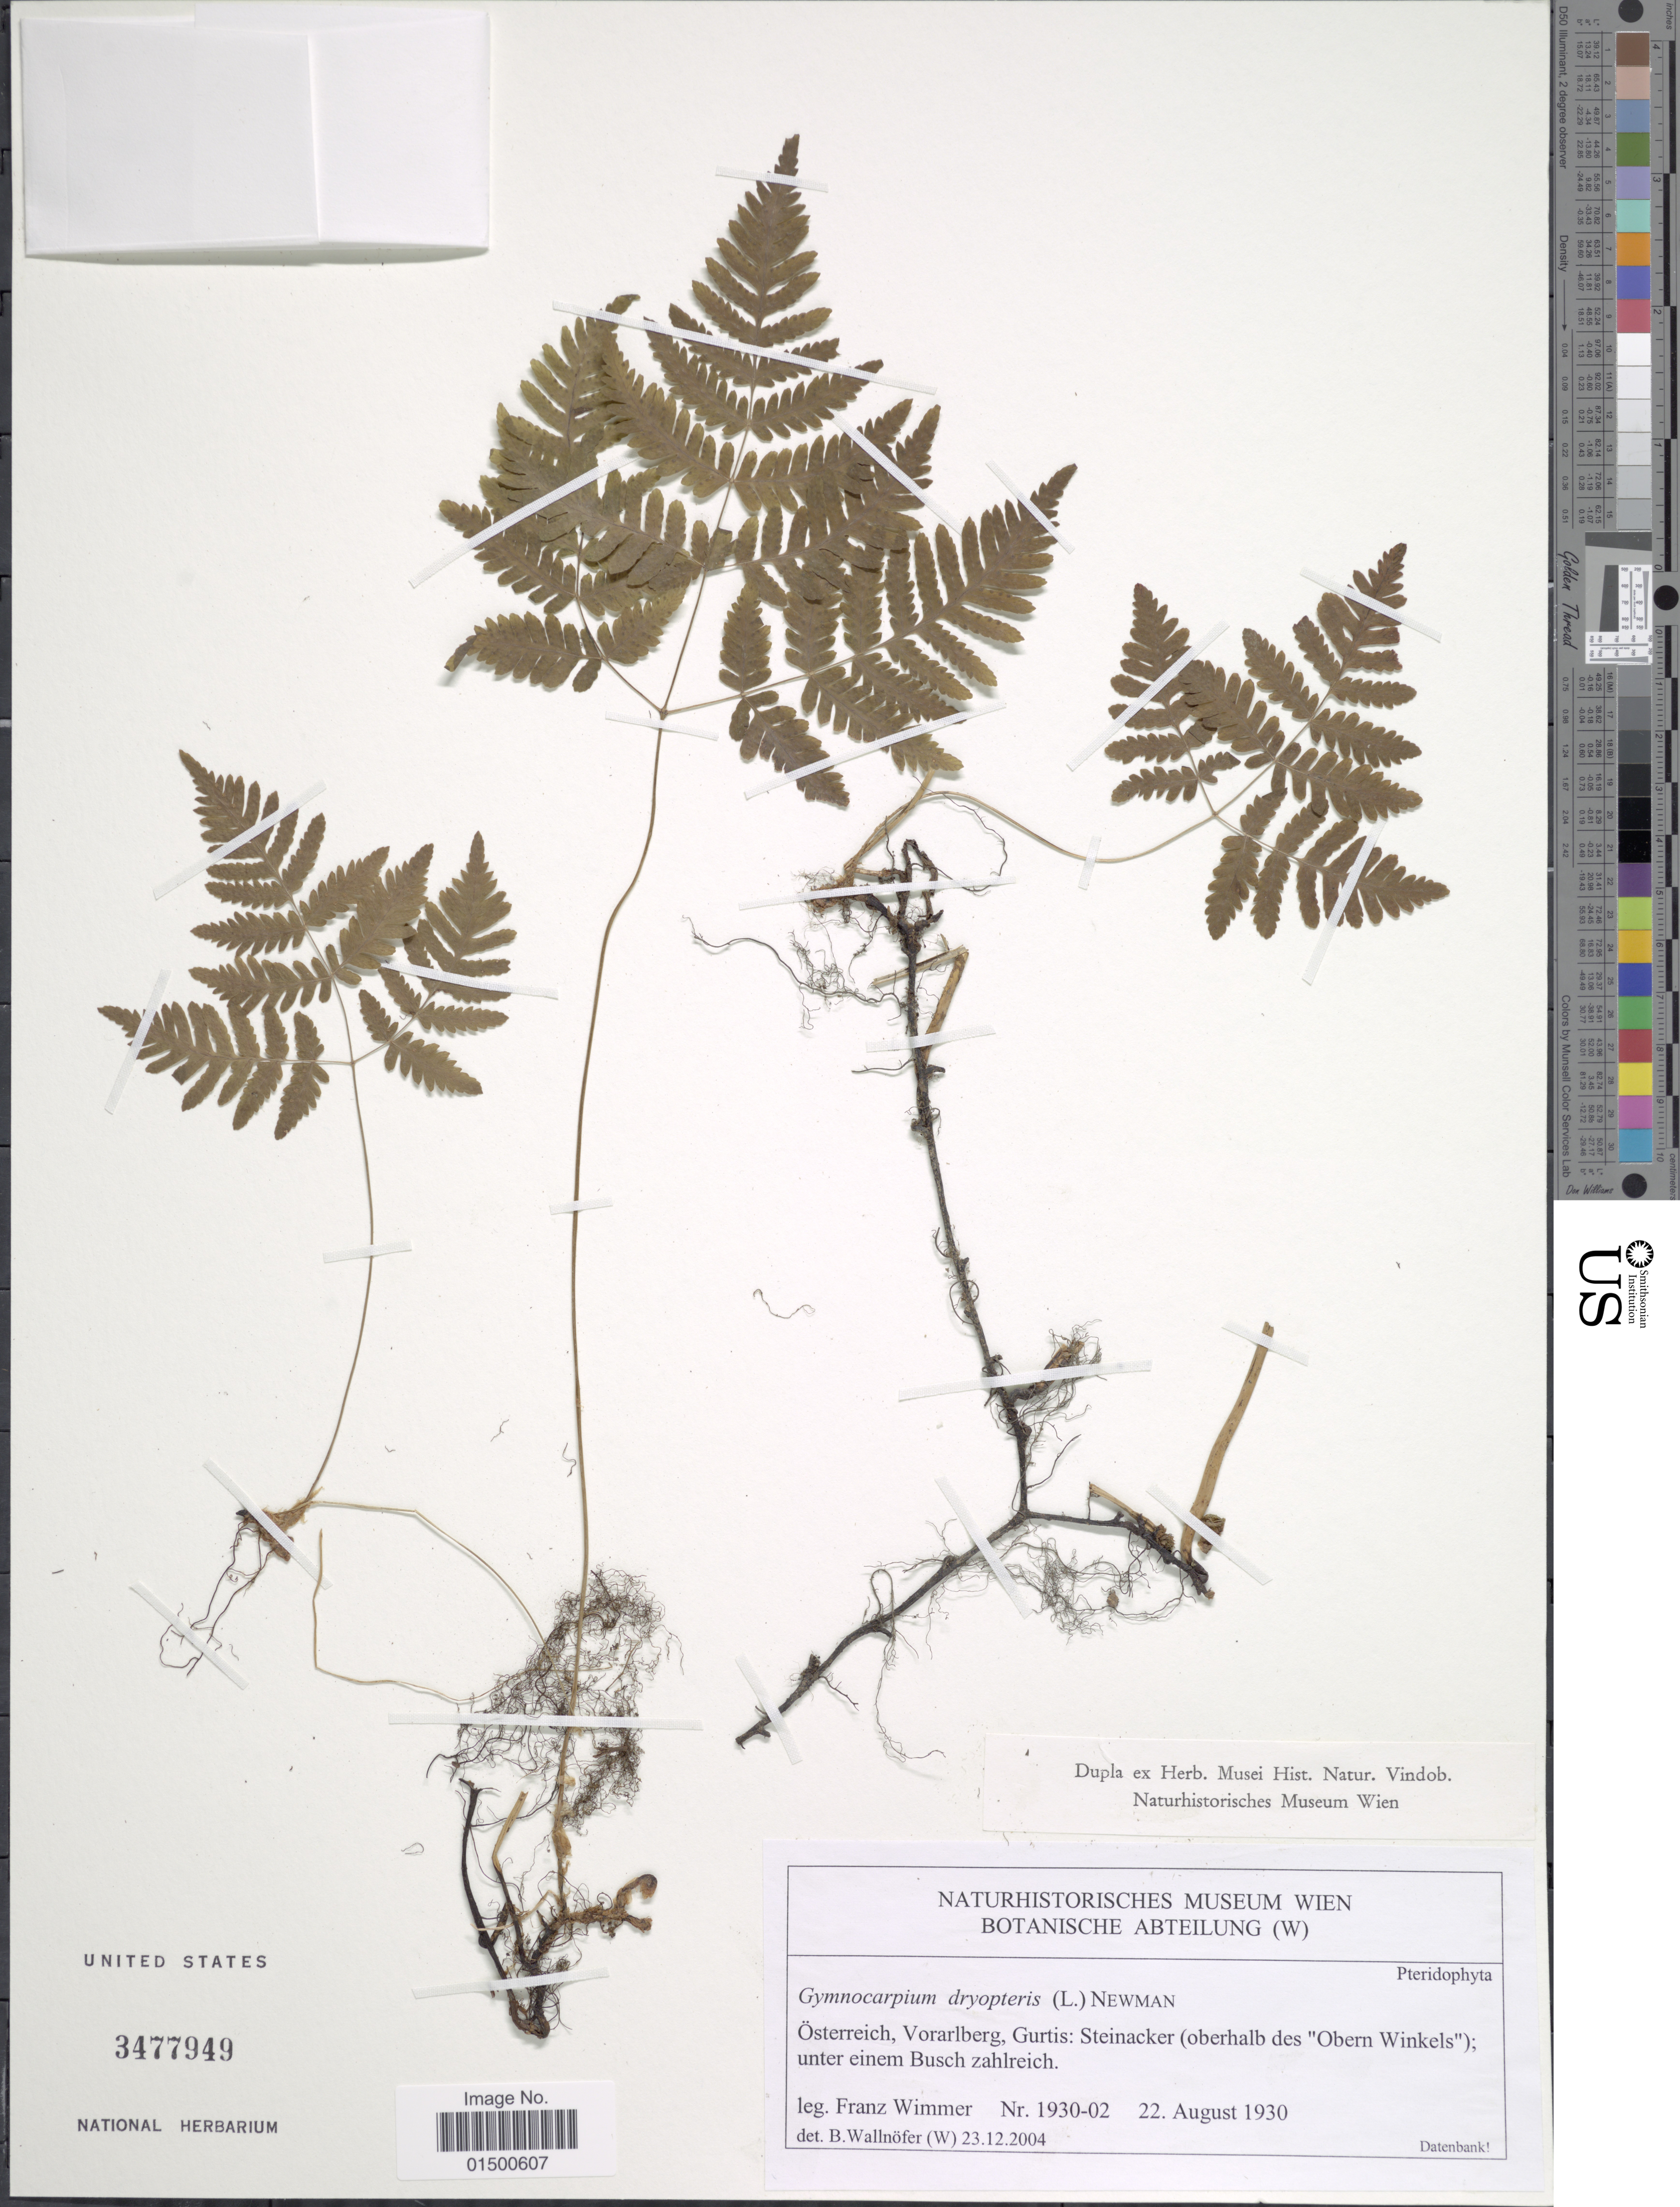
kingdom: Plantae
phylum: Tracheophyta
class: Polypodiopsida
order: Polypodiales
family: Cystopteridaceae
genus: Gymnocarpium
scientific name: Gymnocarpium disjunctum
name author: (Rupr.) Ching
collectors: F. E. Wimmer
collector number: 1930-02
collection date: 1930-08-22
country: Austria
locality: Osterreich, Vorarlberg, Gurtis: Steinacker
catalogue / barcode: US 3477949